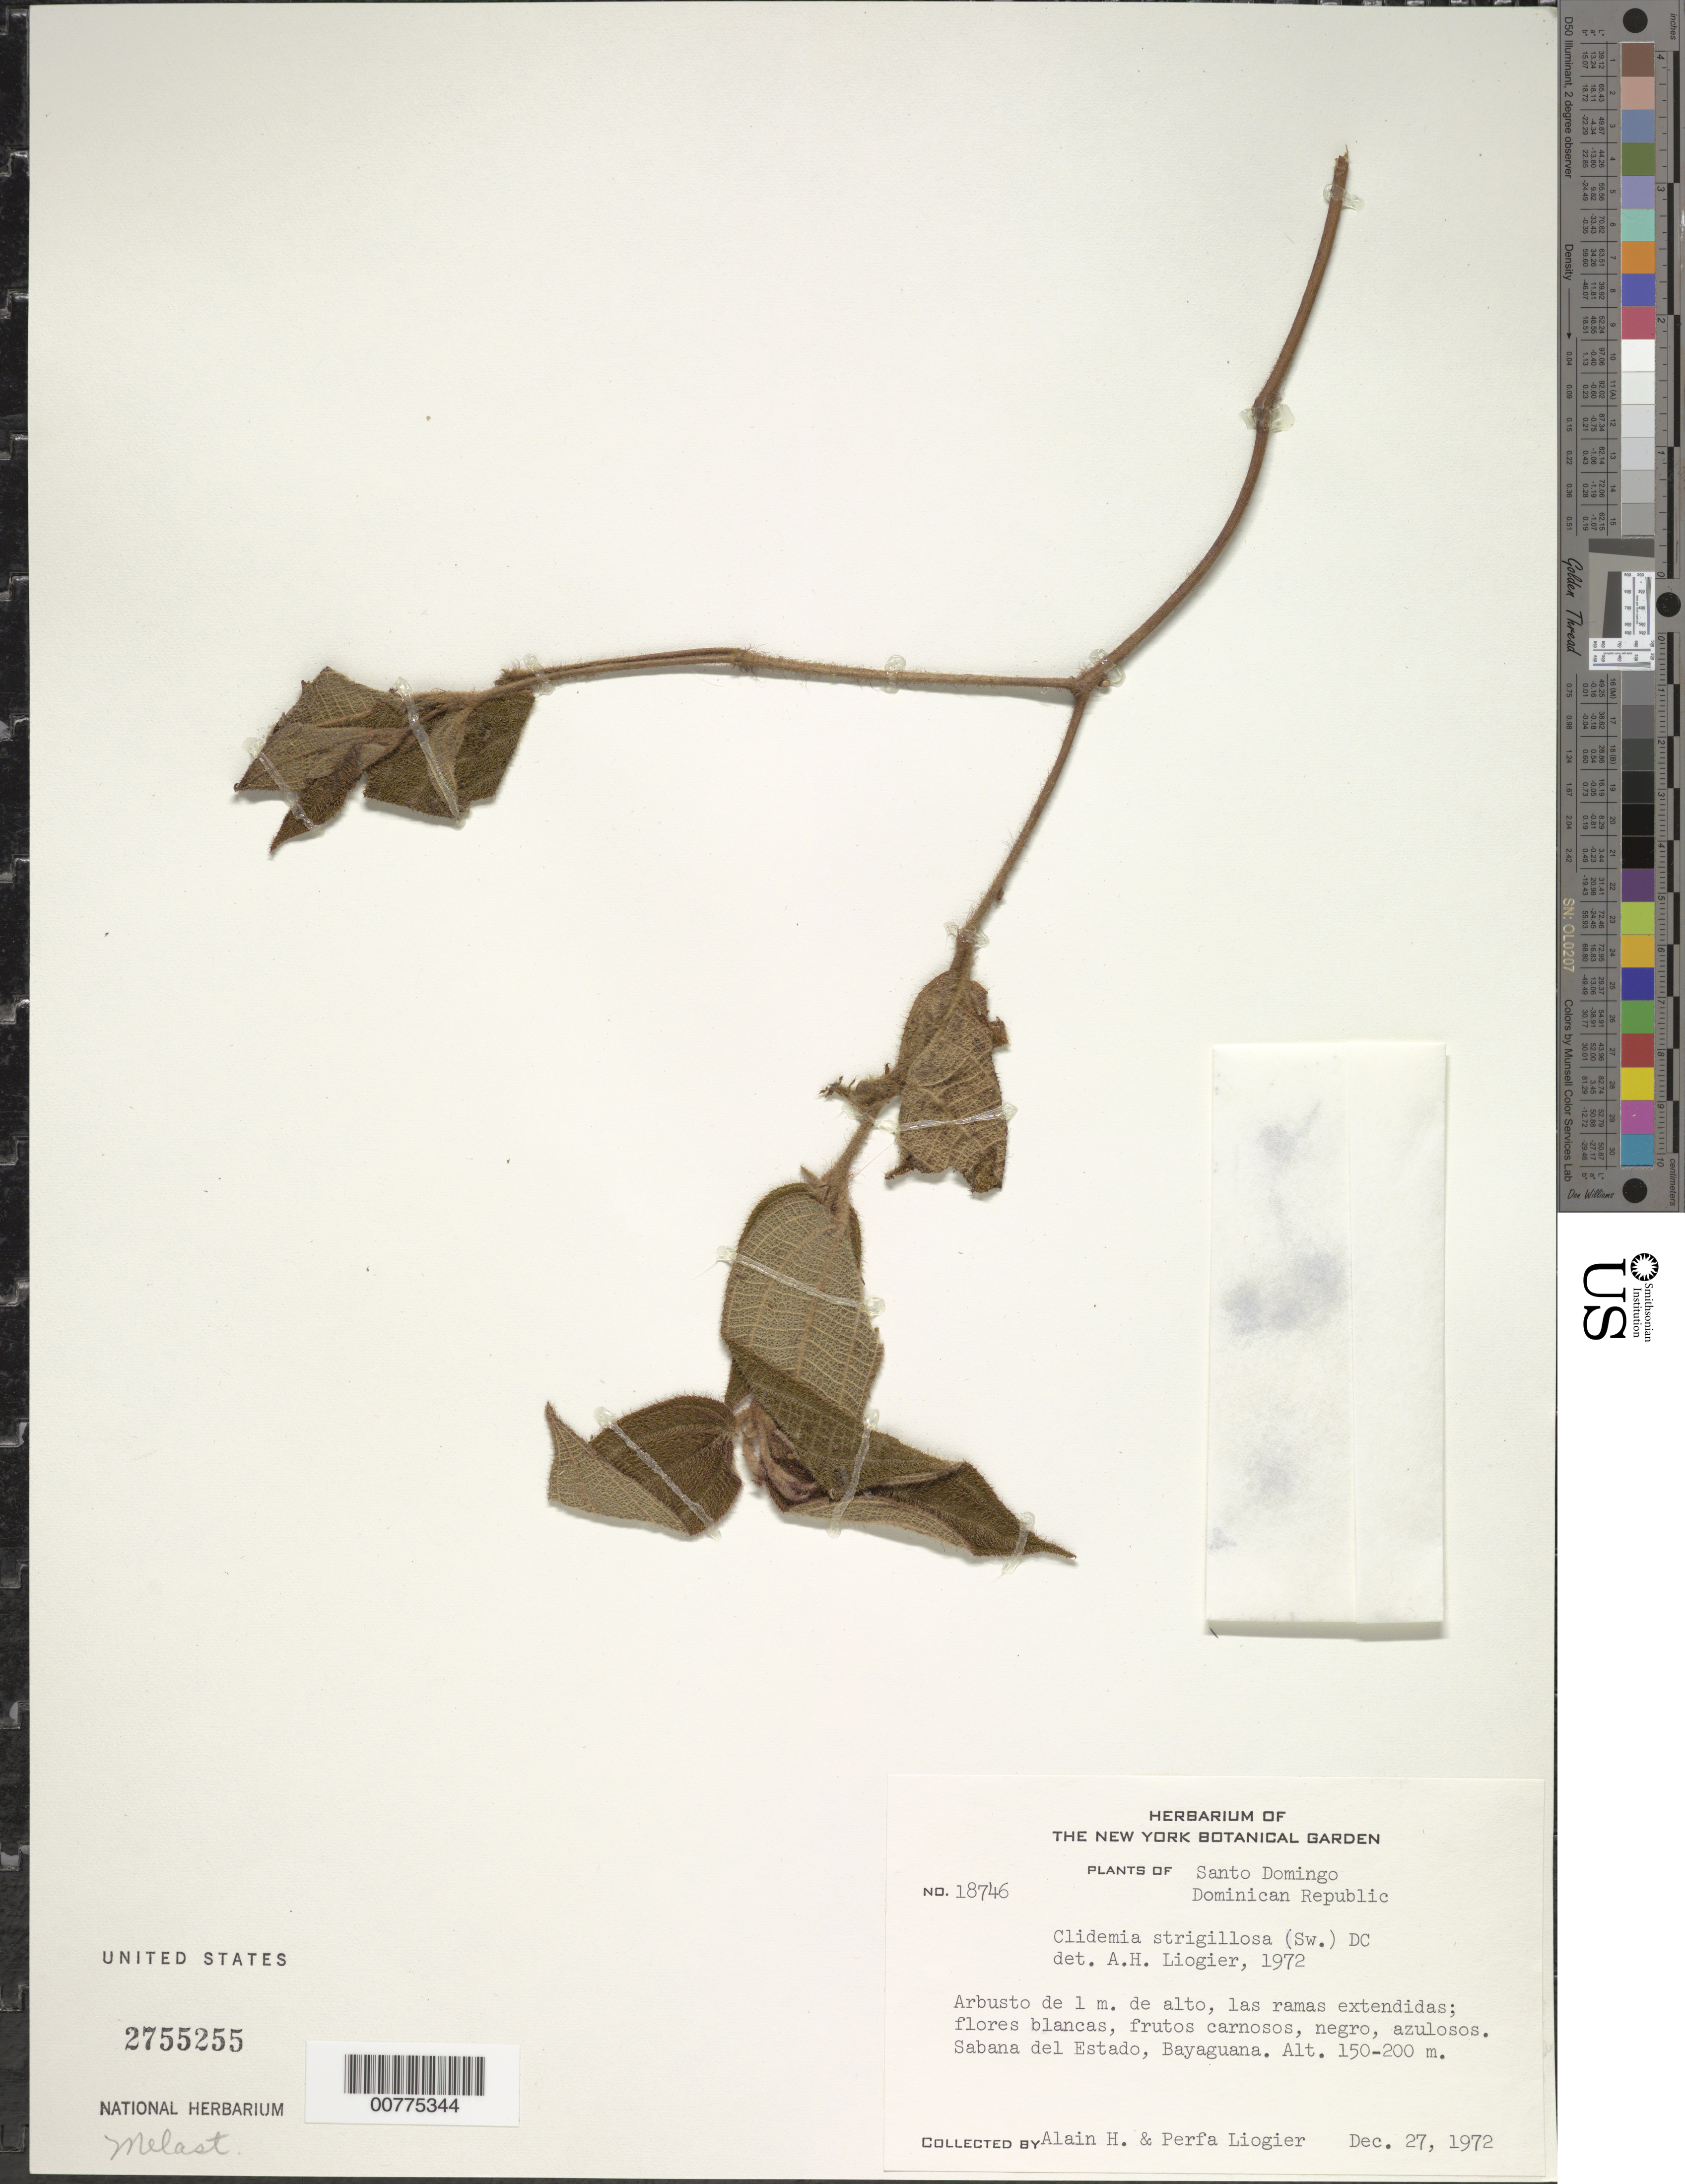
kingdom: Plantae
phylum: Tracheophyta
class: Magnoliopsida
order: Myrtales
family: Melastomataceae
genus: Clidemia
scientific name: Clidemia strigillosa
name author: (Sw.) DC.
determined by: Liogier, Alain H.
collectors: A. H. Liogier & M. P. Liogier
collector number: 18746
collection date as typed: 27 Dec 1972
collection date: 1972-12-27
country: Dominican Republic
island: Hispaniola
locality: Bayaguana, Sabana del Estado.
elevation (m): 150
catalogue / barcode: US 2755255